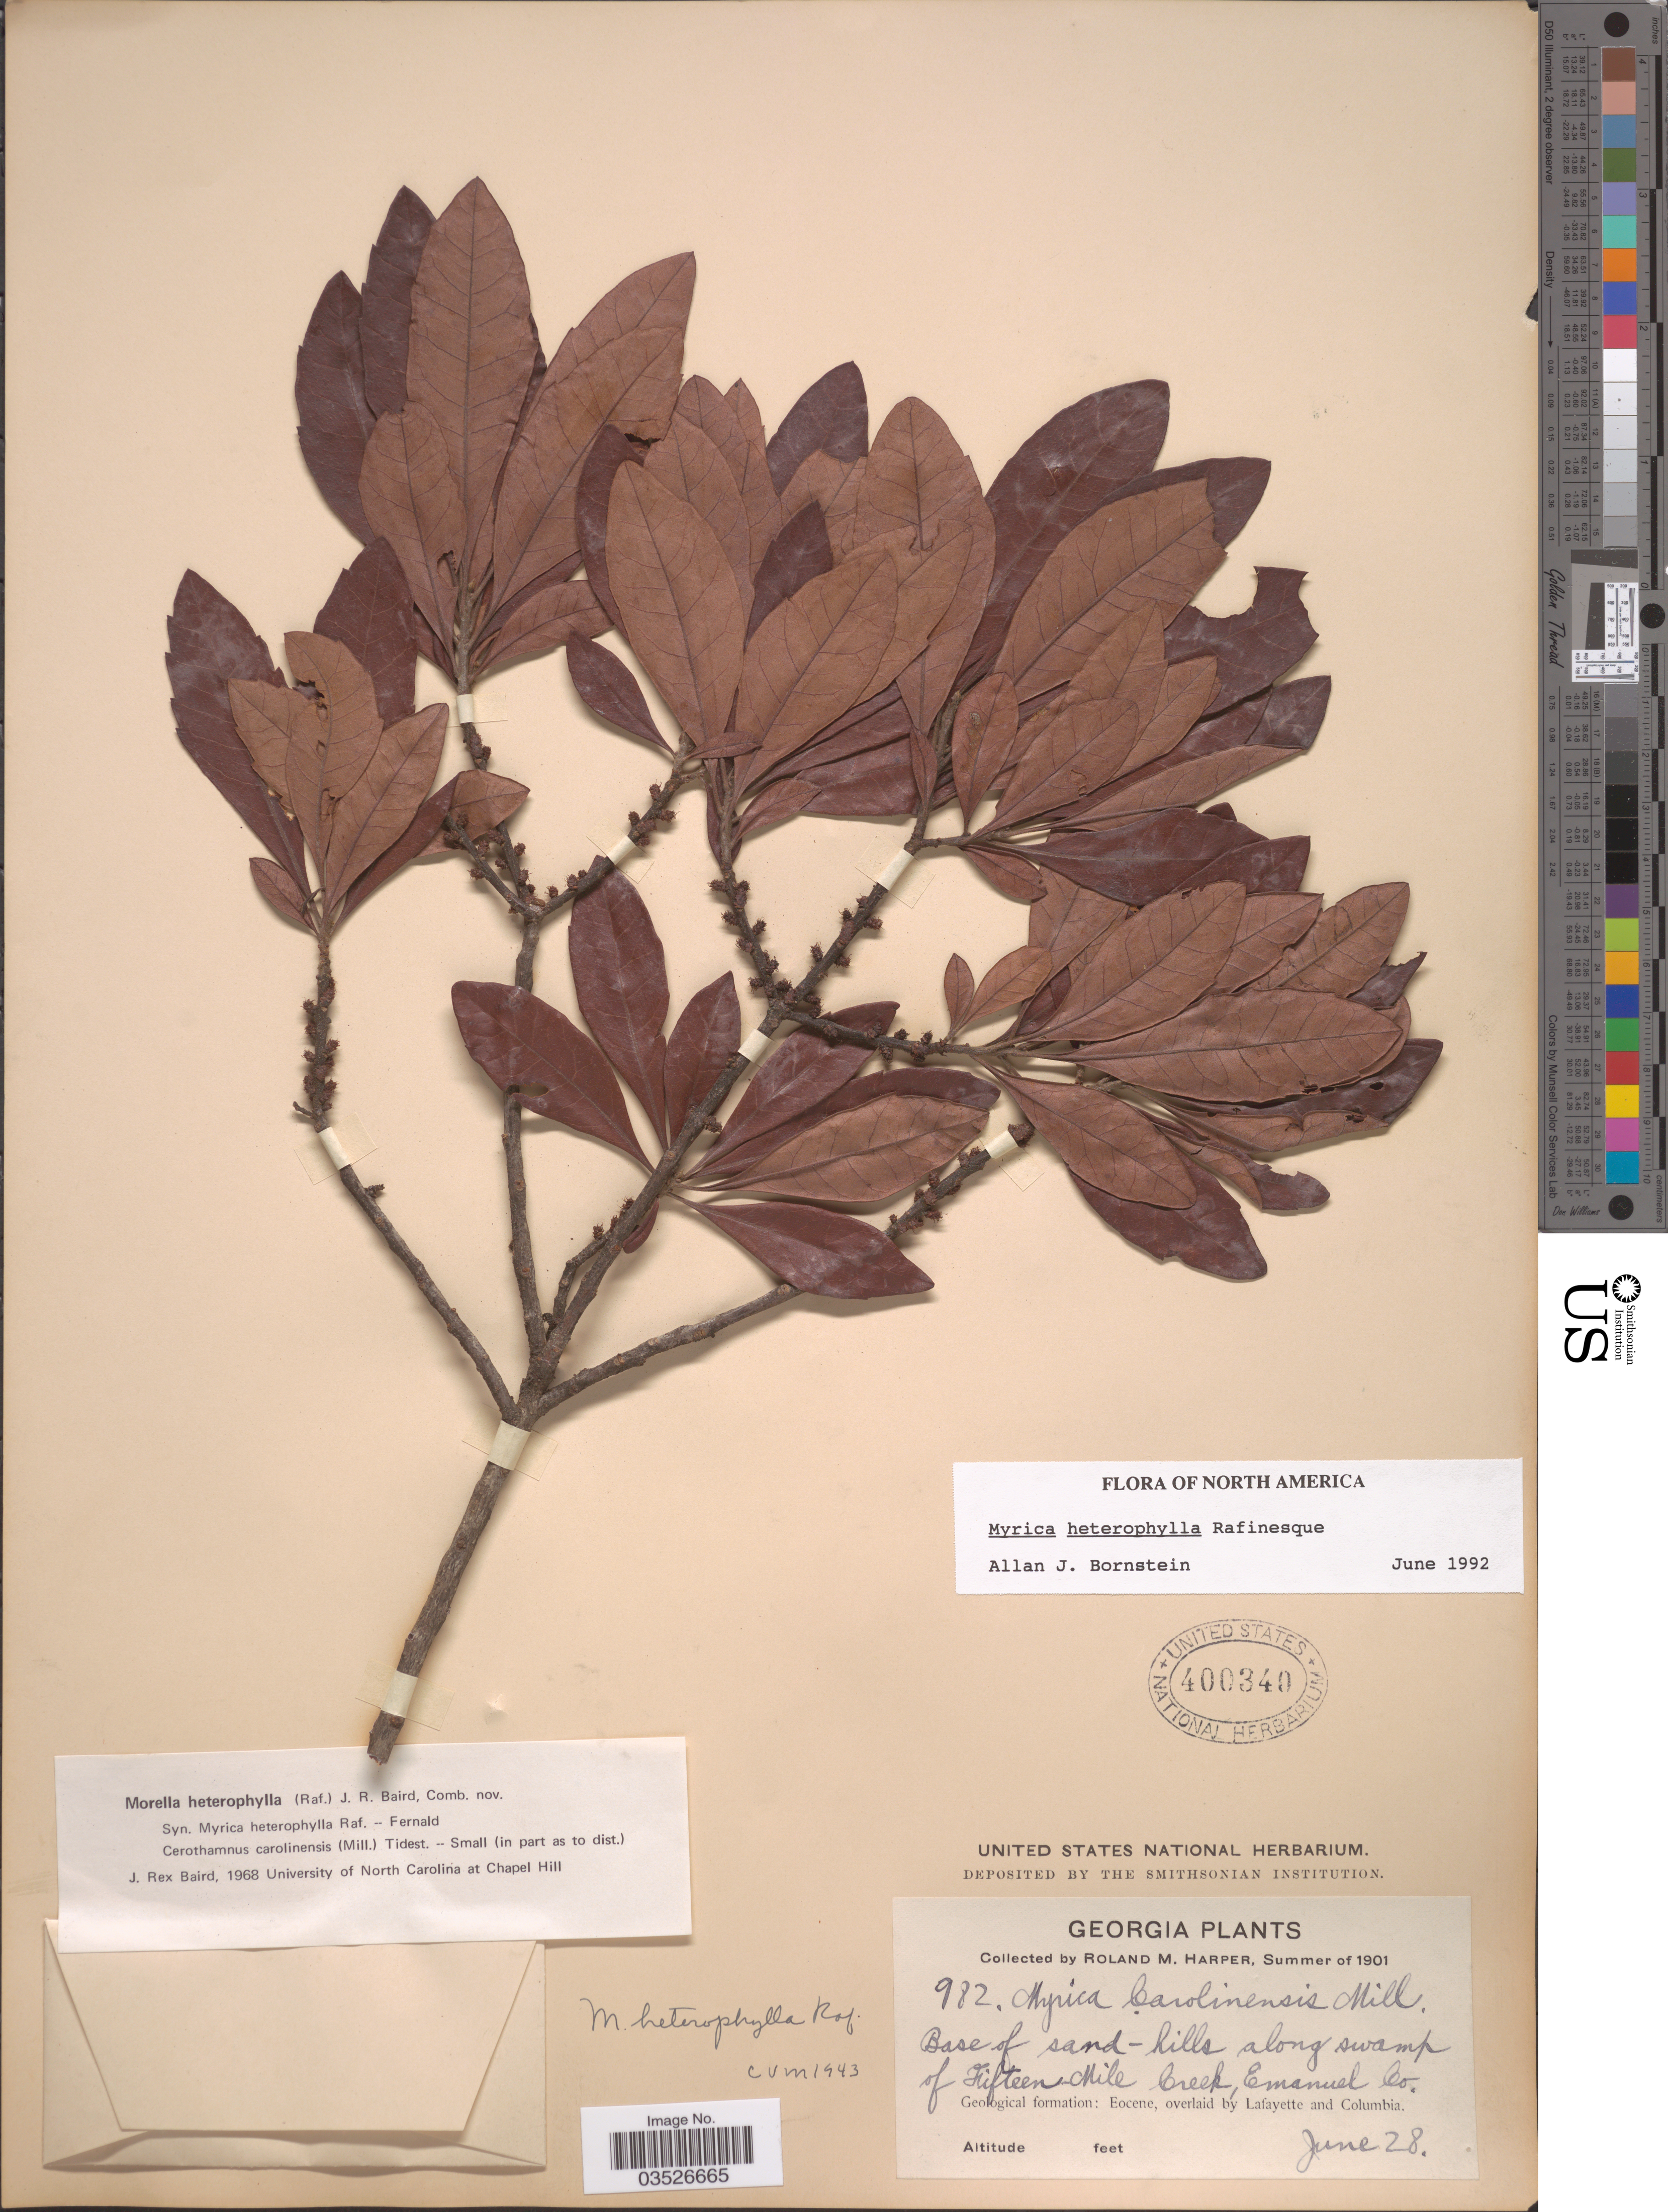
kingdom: Plantae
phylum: Tracheophyta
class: Magnoliopsida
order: Fagales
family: Myricaceae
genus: Morella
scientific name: Morella caroliniensis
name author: (Mill.) Small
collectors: R. M. Harper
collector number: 982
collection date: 1901-06-28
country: United States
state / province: Georgia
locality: Along swamp of Fifteen-Mile Creek, Emanuel Co. Geological formation: Eocene, overlaid by Lafayette and Columbia.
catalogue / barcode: US 400340